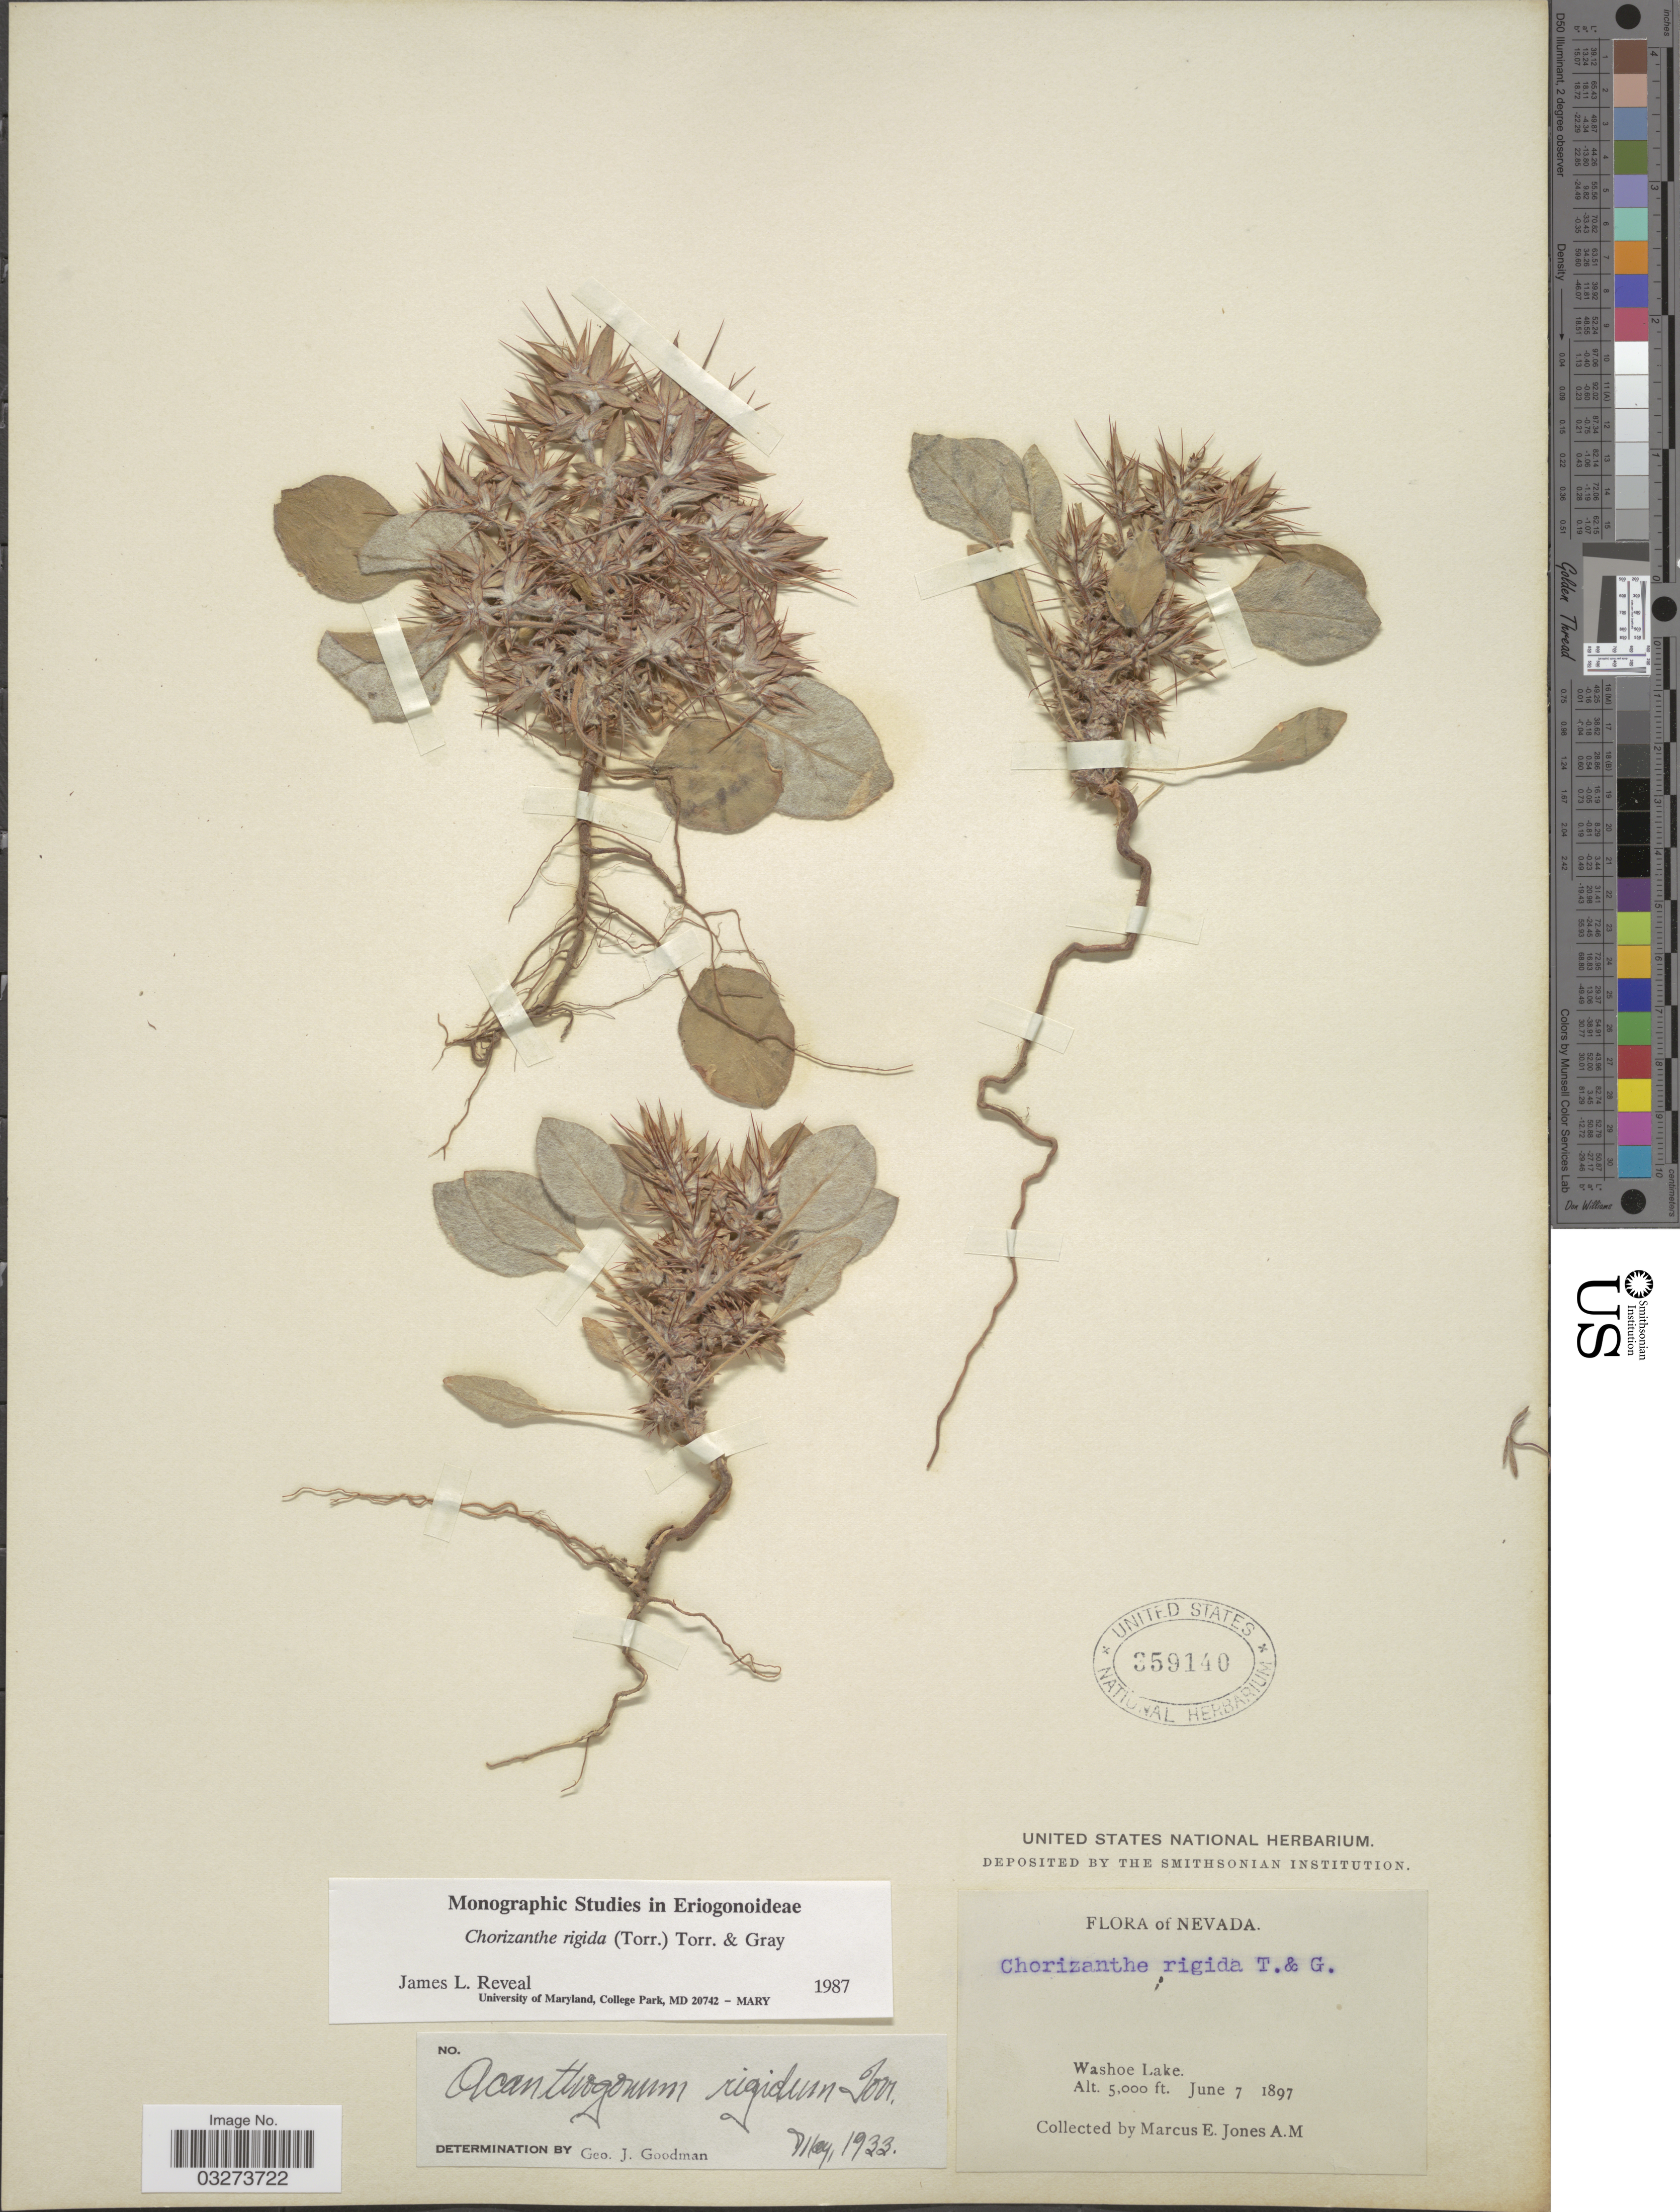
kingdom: Plantae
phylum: Tracheophyta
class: Magnoliopsida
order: Caryophyllales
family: Polygonaceae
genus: Chorizanthe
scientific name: Chorizanthe rigida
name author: (Torr.) Torr. & A. Gray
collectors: M. E. Jones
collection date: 1897-06-07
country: United States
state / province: Nevada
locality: Washoe Lake.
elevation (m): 1524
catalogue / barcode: US 359140